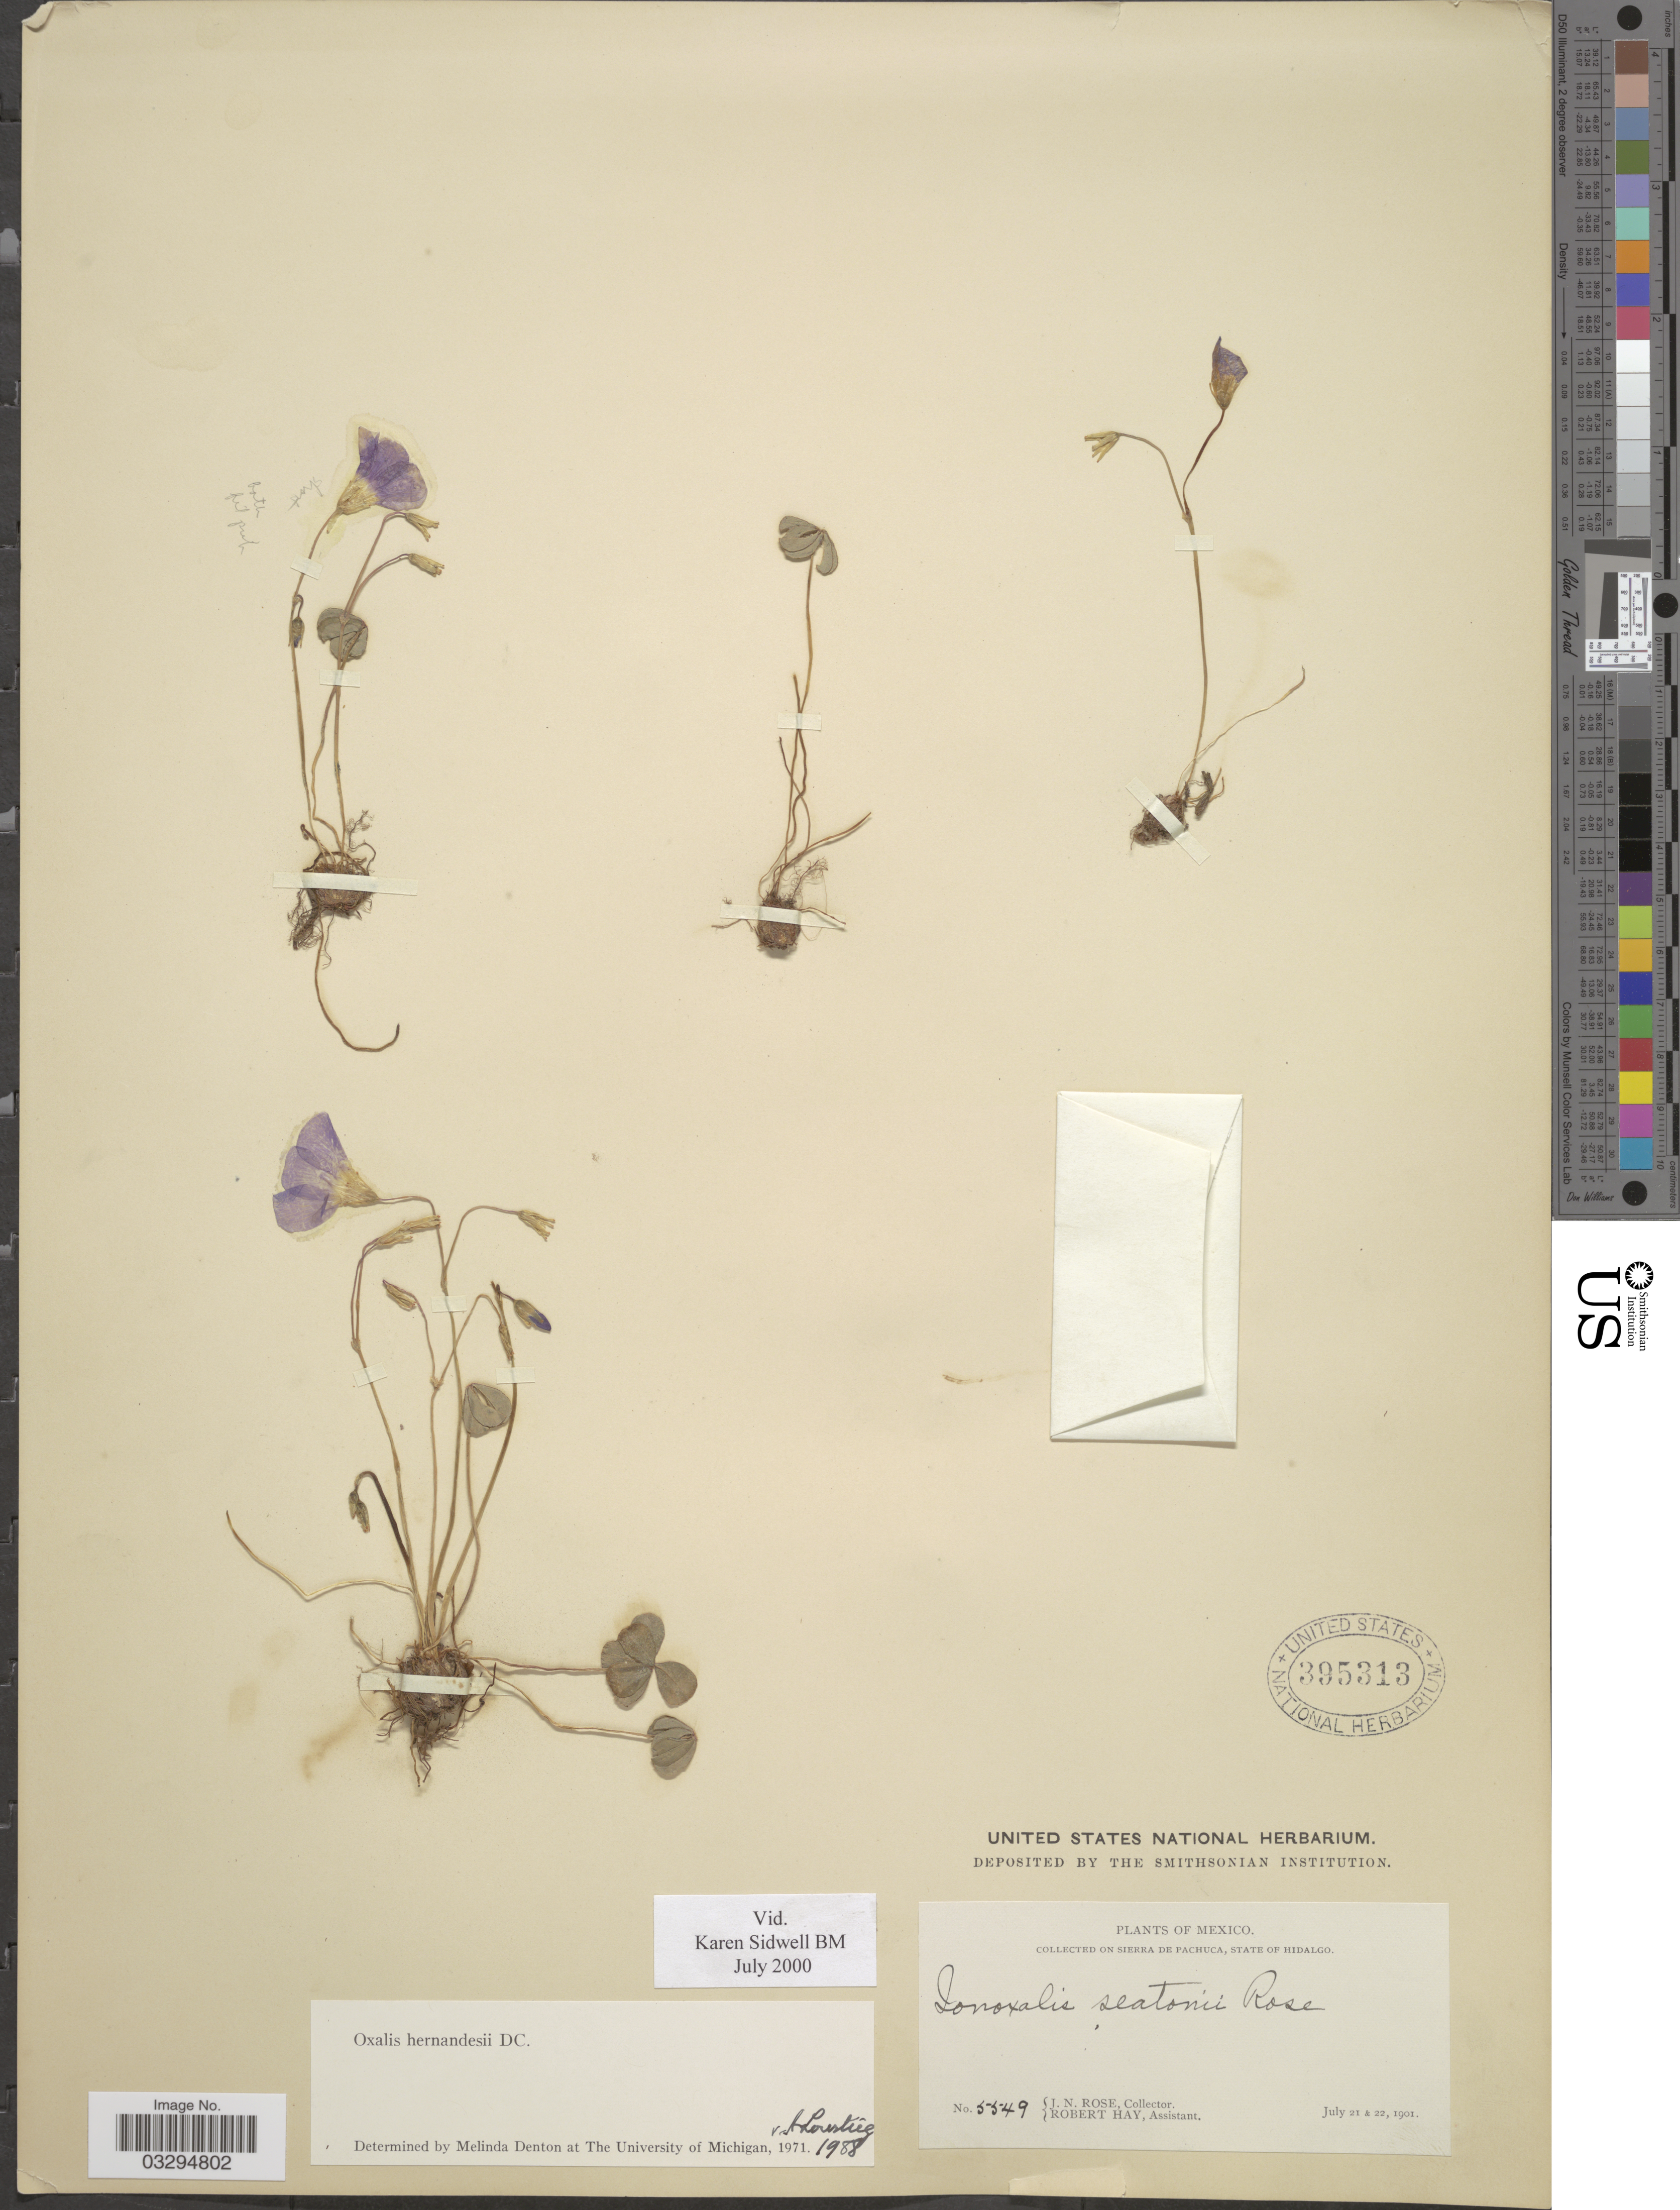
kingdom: Plantae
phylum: Tracheophyta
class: Magnoliopsida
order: Oxalidales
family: Oxalidaceae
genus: Oxalis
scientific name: Oxalis hernandezii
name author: Moc. & Sessé ex DC.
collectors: J. N. Rose & R. Hay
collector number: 5549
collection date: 1901-07-21/1901-07-22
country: Mexico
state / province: Hidalgo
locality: On Sierra de Pachuca.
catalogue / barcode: US 395313